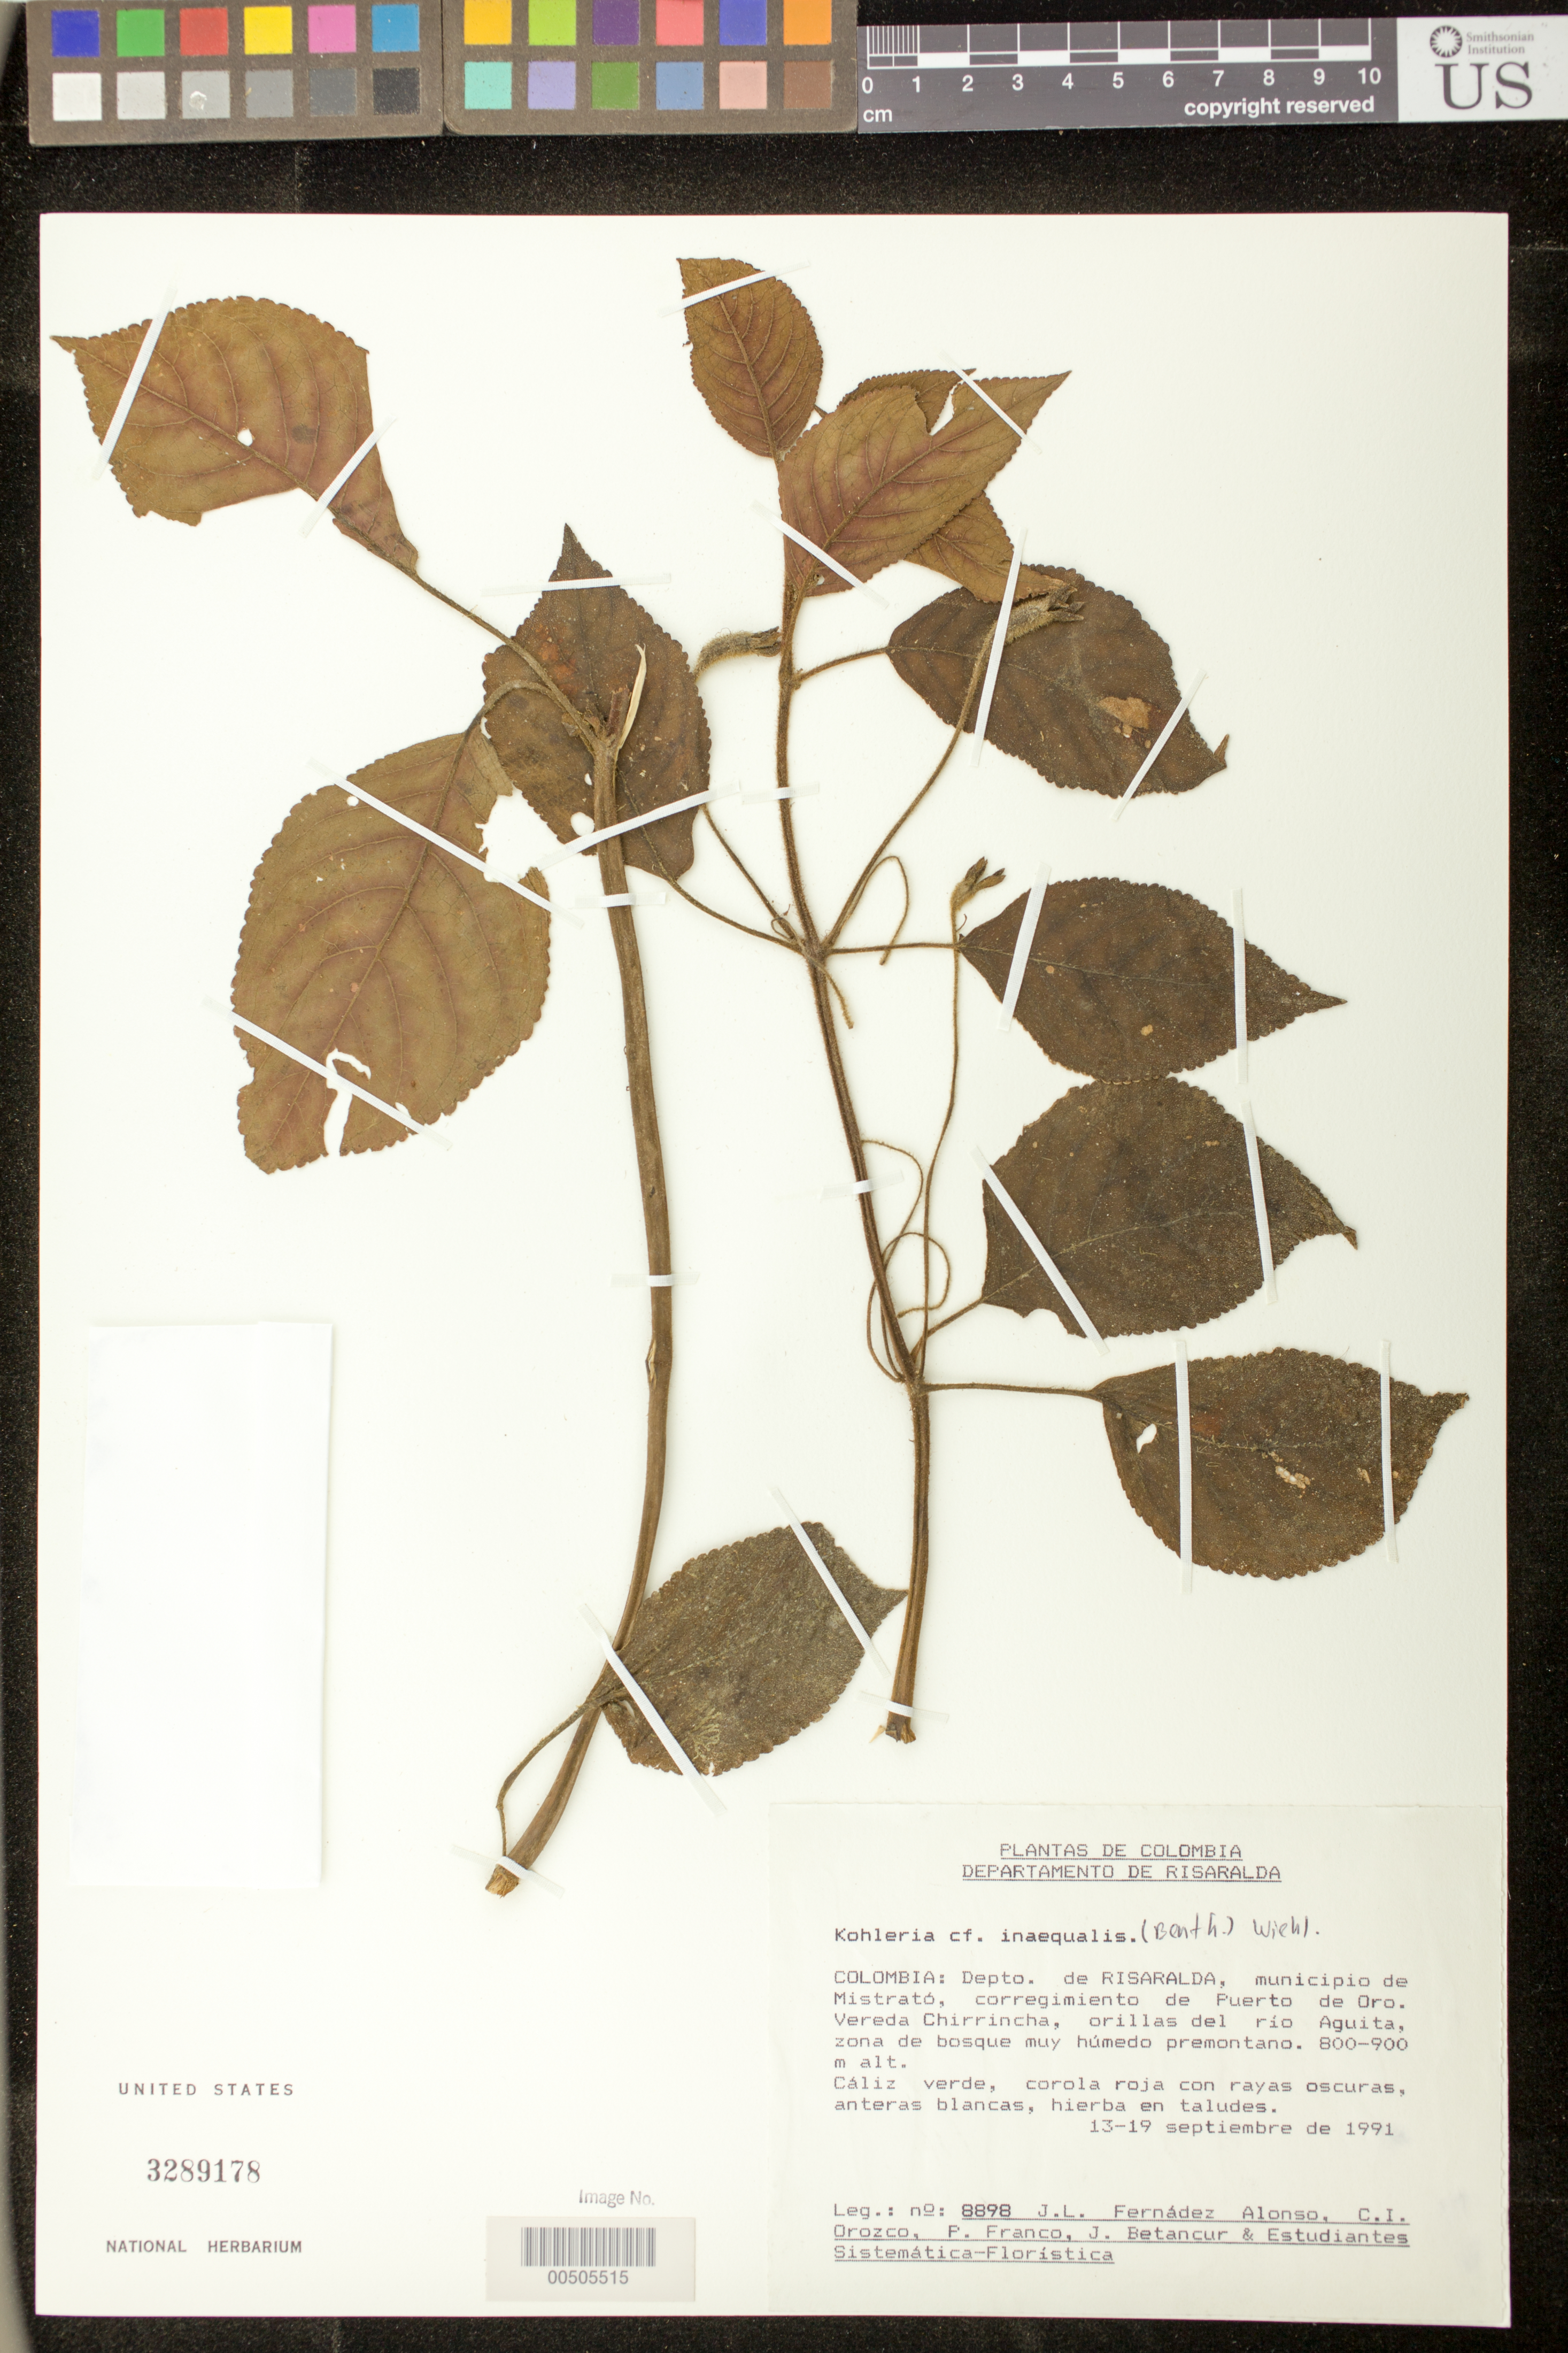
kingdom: Plantae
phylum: Tracheophyta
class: Magnoliopsida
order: Lamiales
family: Gesneriaceae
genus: Kohleria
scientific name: Kohleria inaequalis var. inaequalis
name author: (Benth.) Wiehler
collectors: J. L. Fernández-Alonso, C. I. Orozco, P. Franco Roselli, J. C. Betancur & et al.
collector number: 8898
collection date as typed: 13-19 Sep 1991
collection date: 1991-09-13/1991-09-19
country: Colombia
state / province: Risaralda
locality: Mpio. de Mistrató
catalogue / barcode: US 3289178